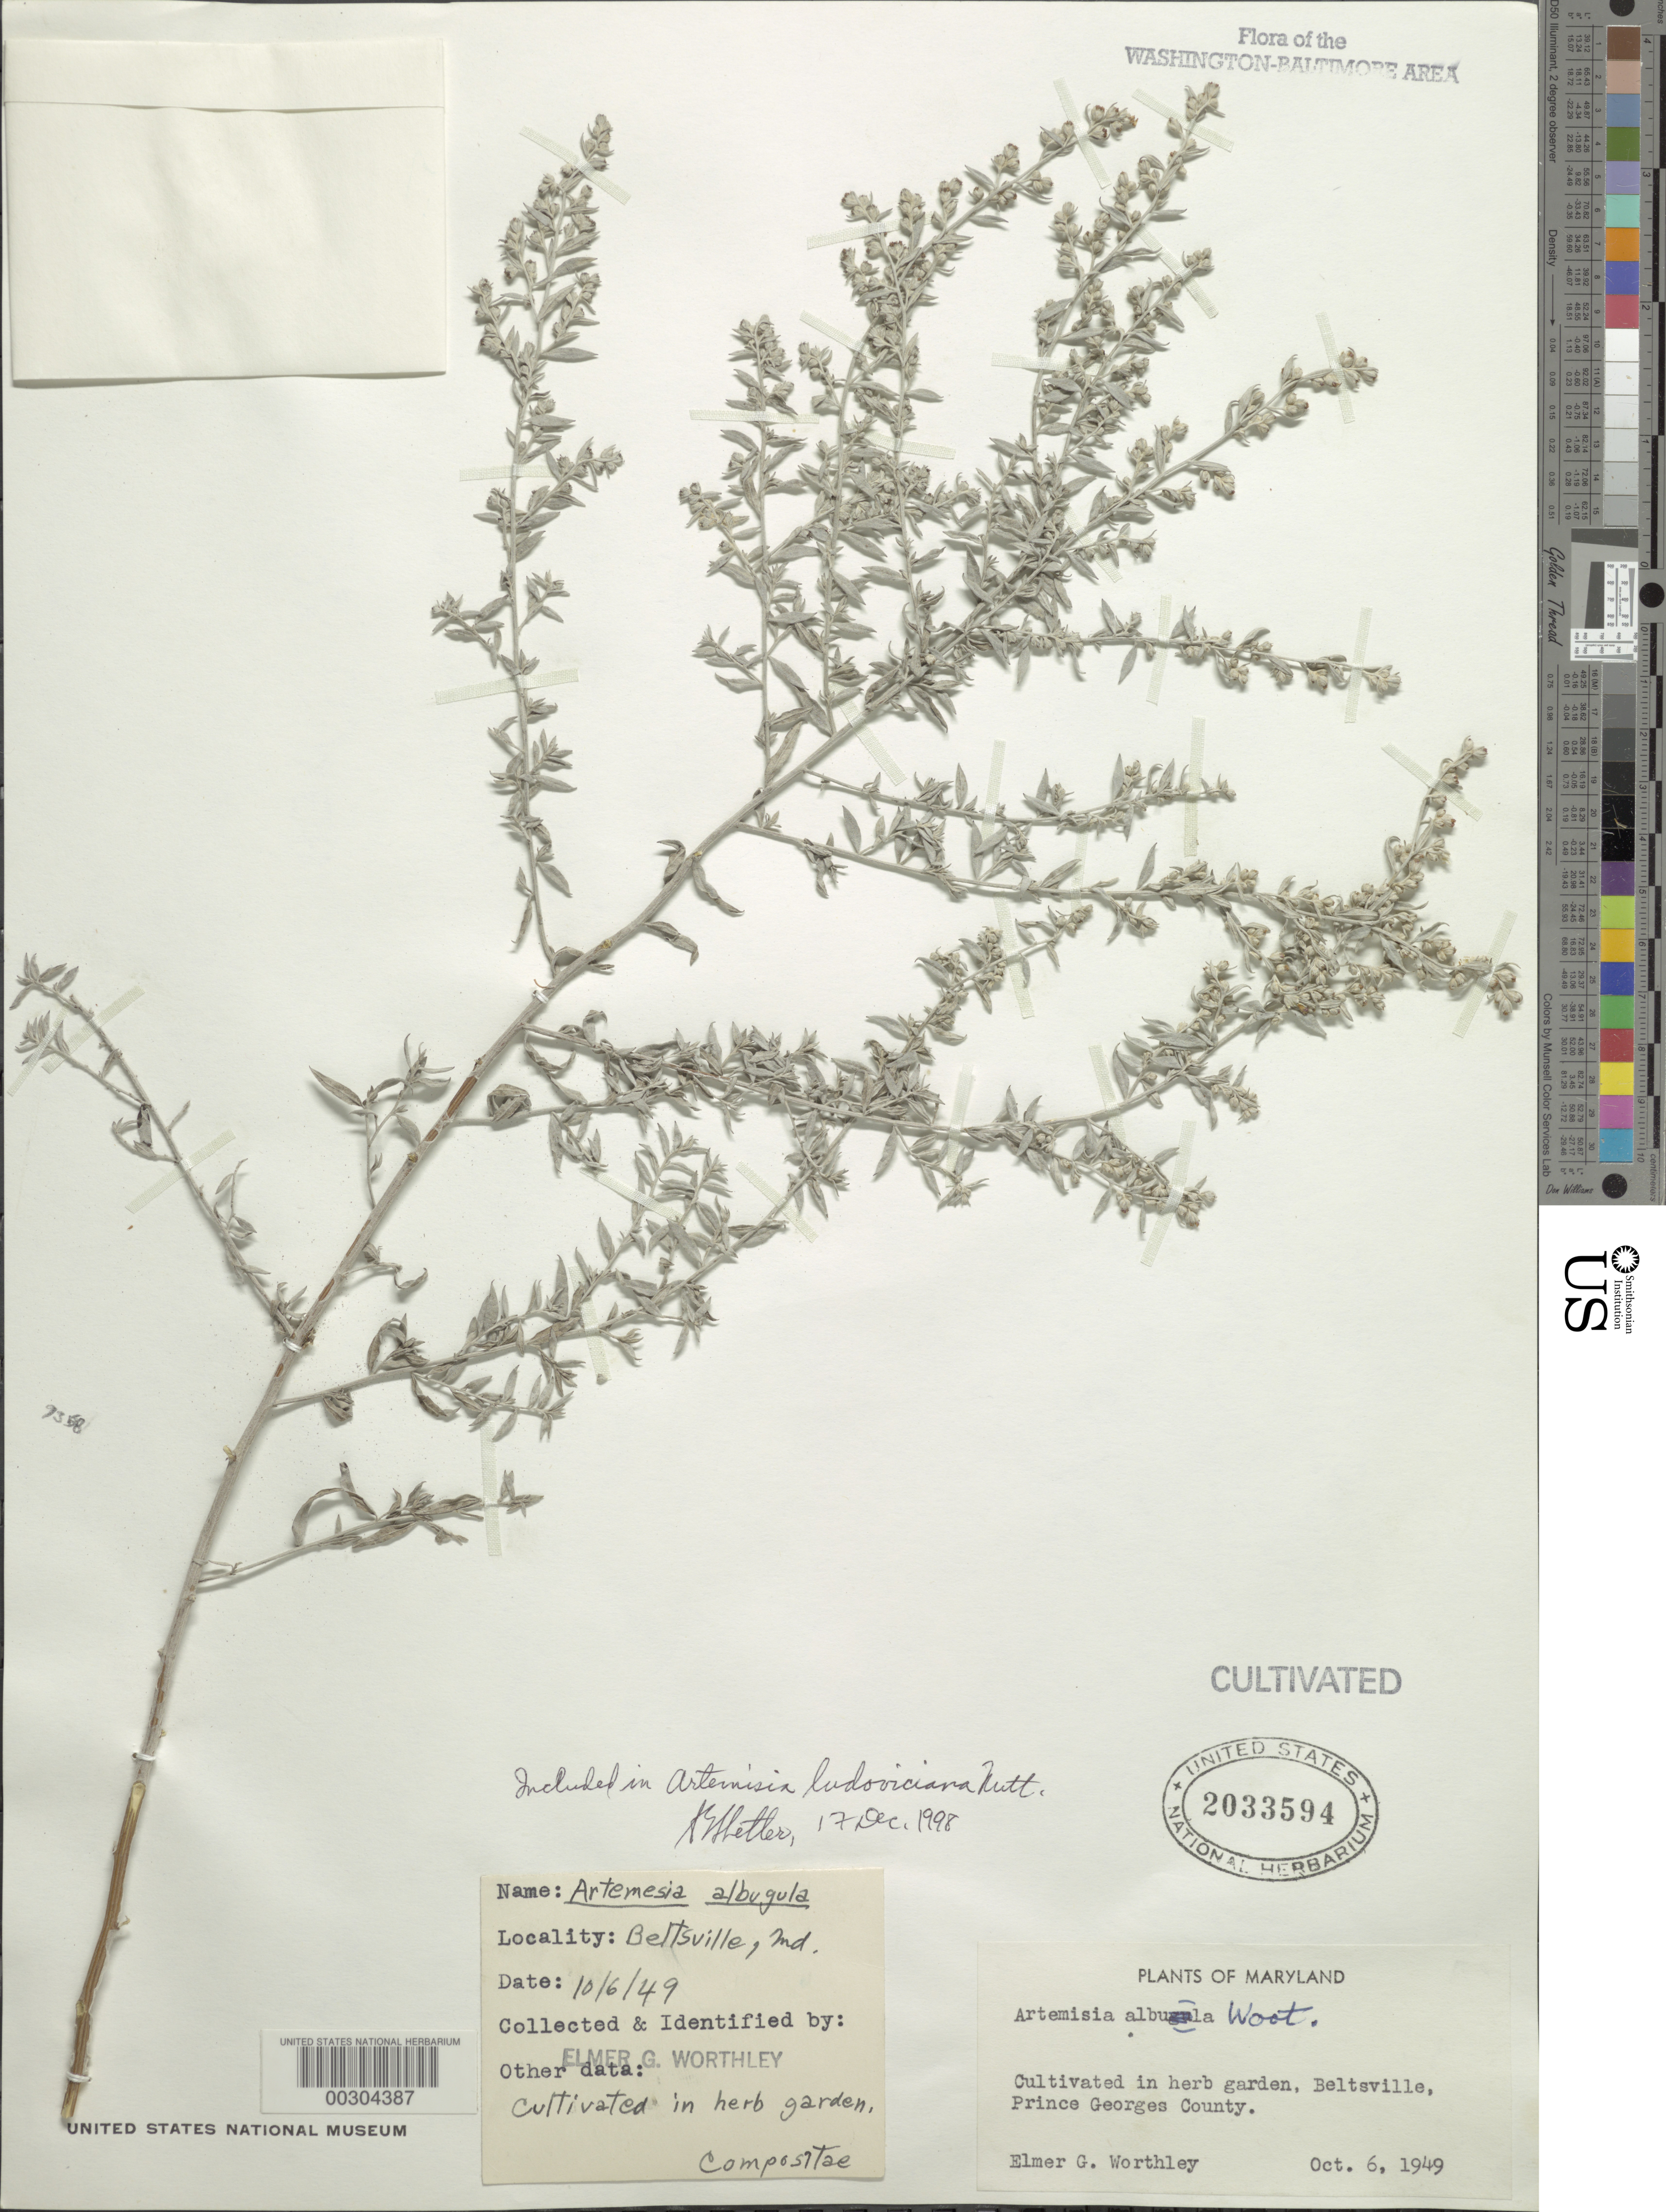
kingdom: Plantae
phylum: Tracheophyta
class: Magnoliopsida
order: Asterales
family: Asteraceae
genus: Artemisia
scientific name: Artemisia ludoviciana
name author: Nutt.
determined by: Shetler, Stanwyn G., (US), NMNH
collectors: E. Worthley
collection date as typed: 06 Oct 1949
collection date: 1949-10-06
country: United States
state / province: Maryland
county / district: Prince George's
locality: Beltsville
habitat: Herb garden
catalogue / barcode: US 2033594